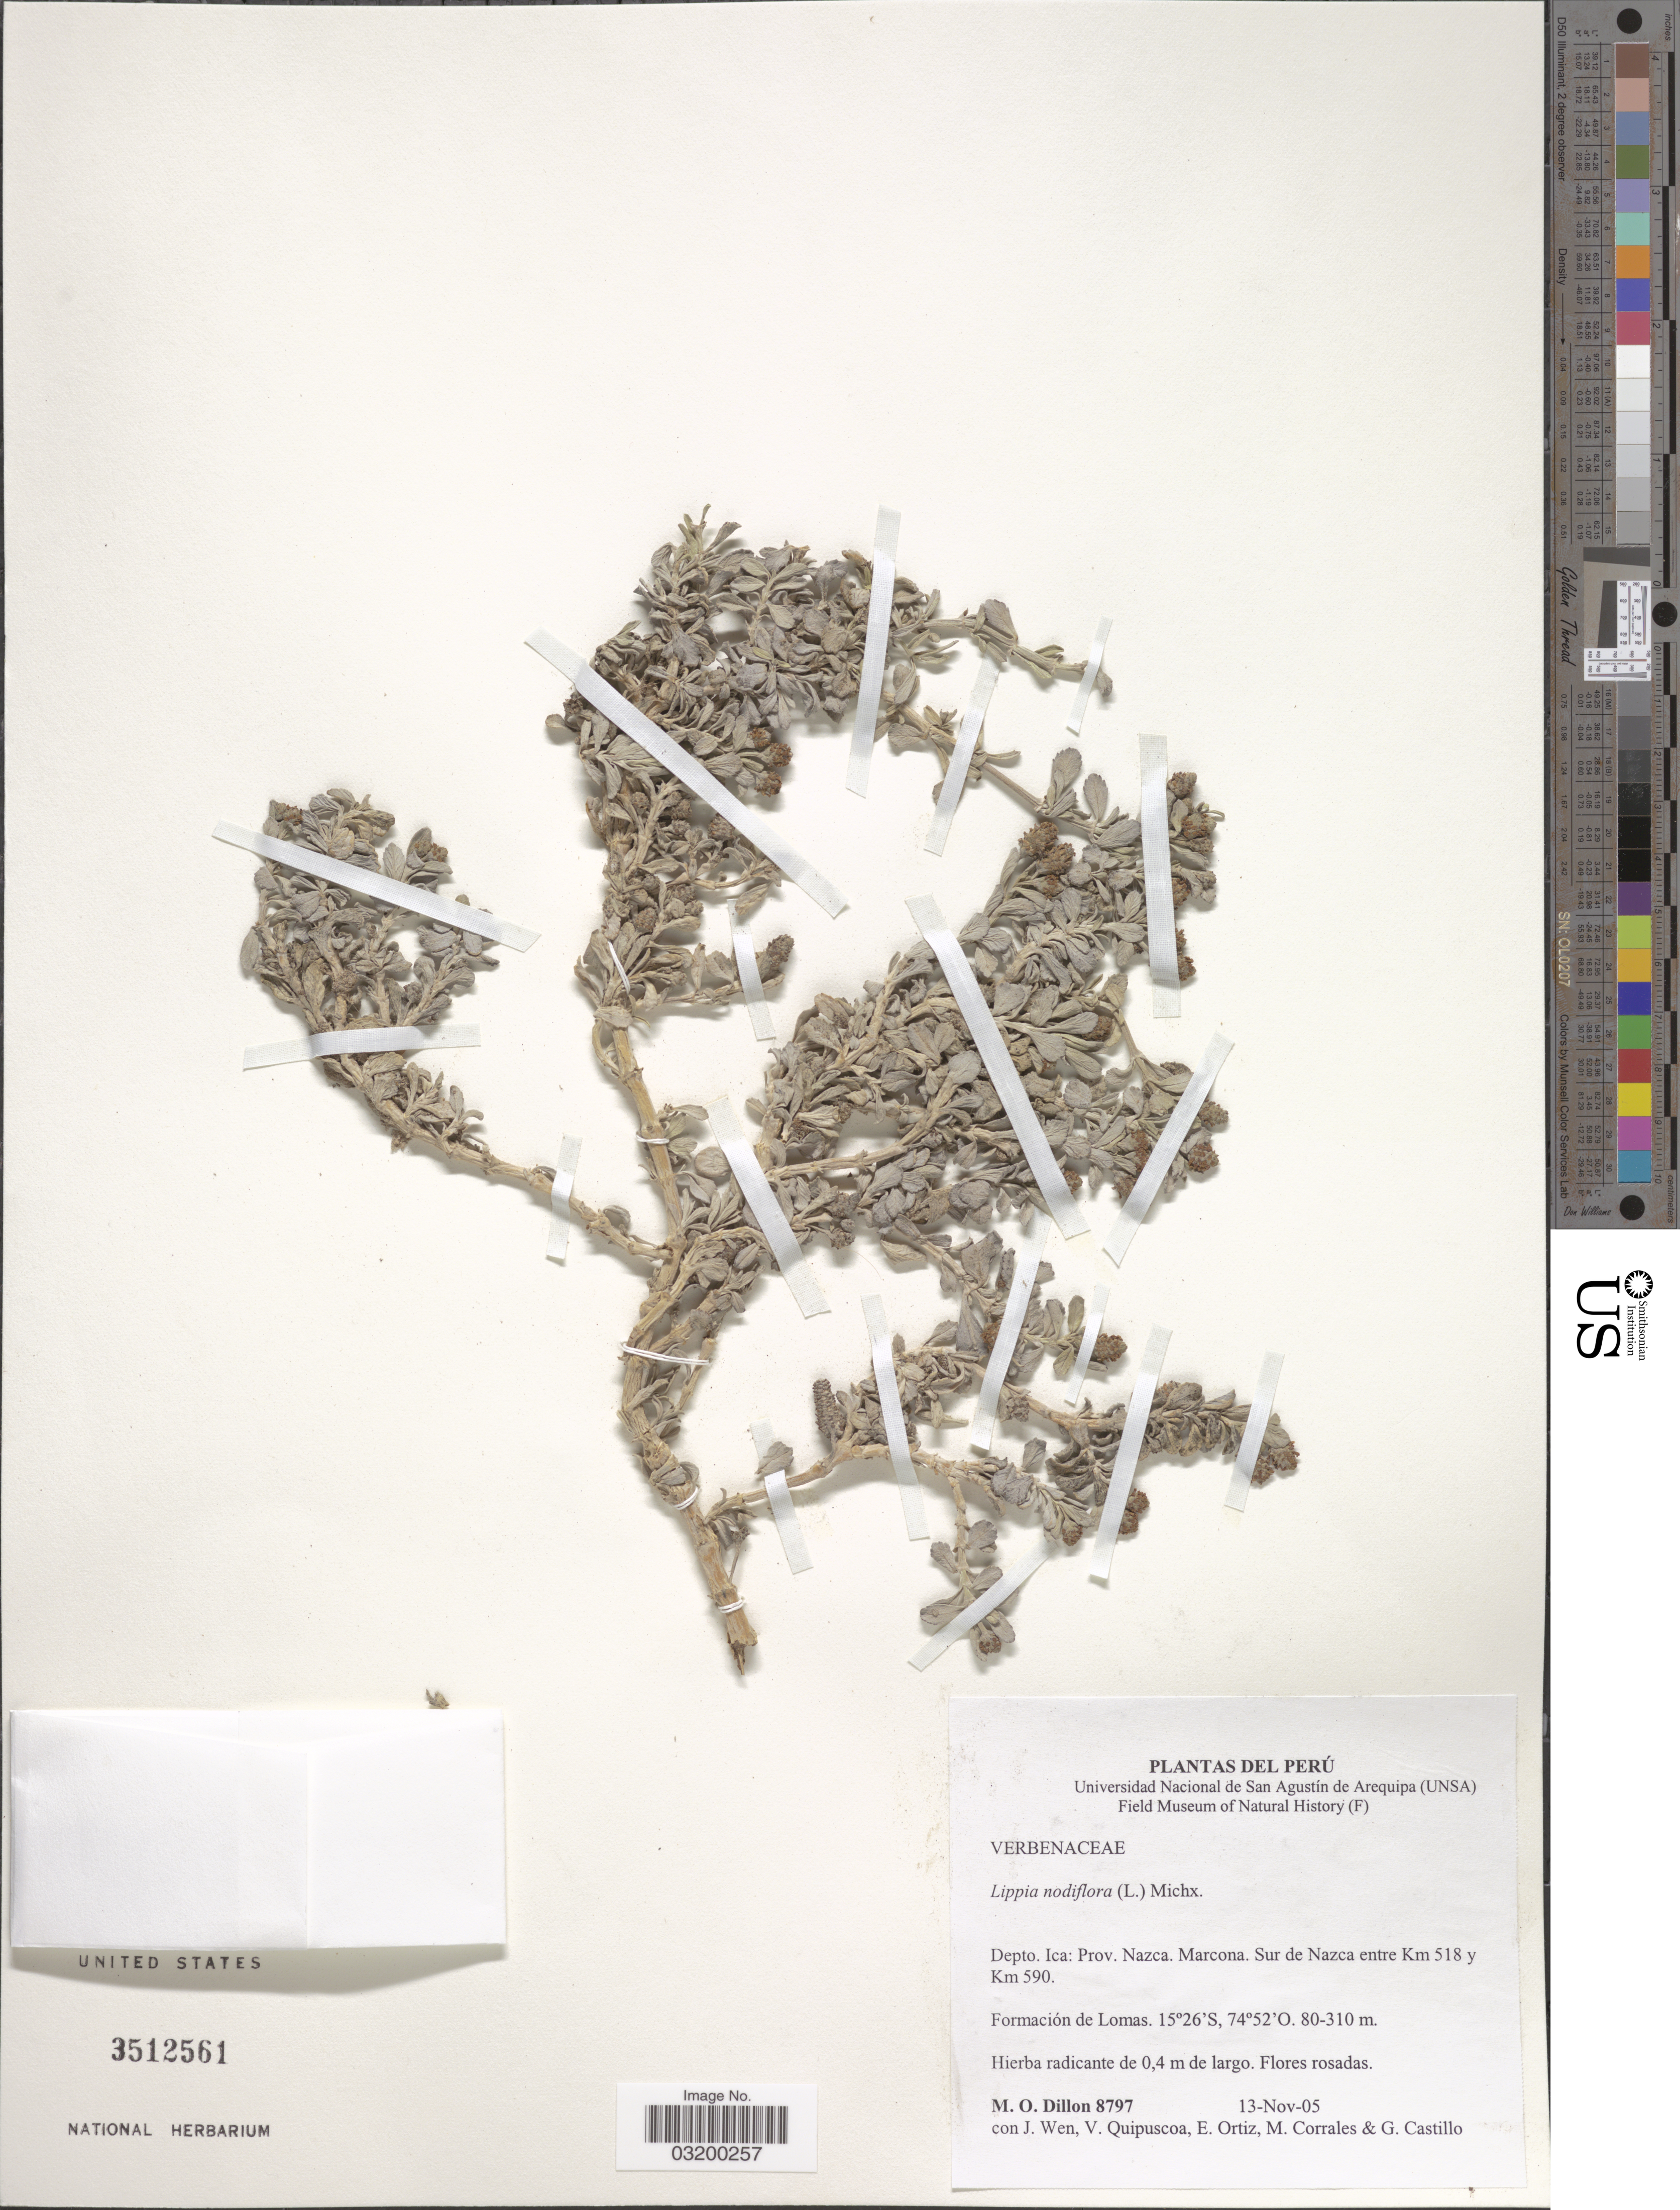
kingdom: Plantae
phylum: Tracheophyta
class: Magnoliopsida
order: Lamiales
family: Verbenaceae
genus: Phyla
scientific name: Phyla nodiflora var. nodiflora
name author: (L.) Greene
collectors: M. O. Dillon, J. Wen, V. Quipuscoa, E. Ortiz & et al.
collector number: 8797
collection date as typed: Transcribed d/m/y: 13/11/5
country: Peru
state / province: Ica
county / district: Nazca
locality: Depto. Ica: Prov. Nazca. Marcona. Sur de Nazca entre Km 518 y Km 590.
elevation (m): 80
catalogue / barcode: US 3512561